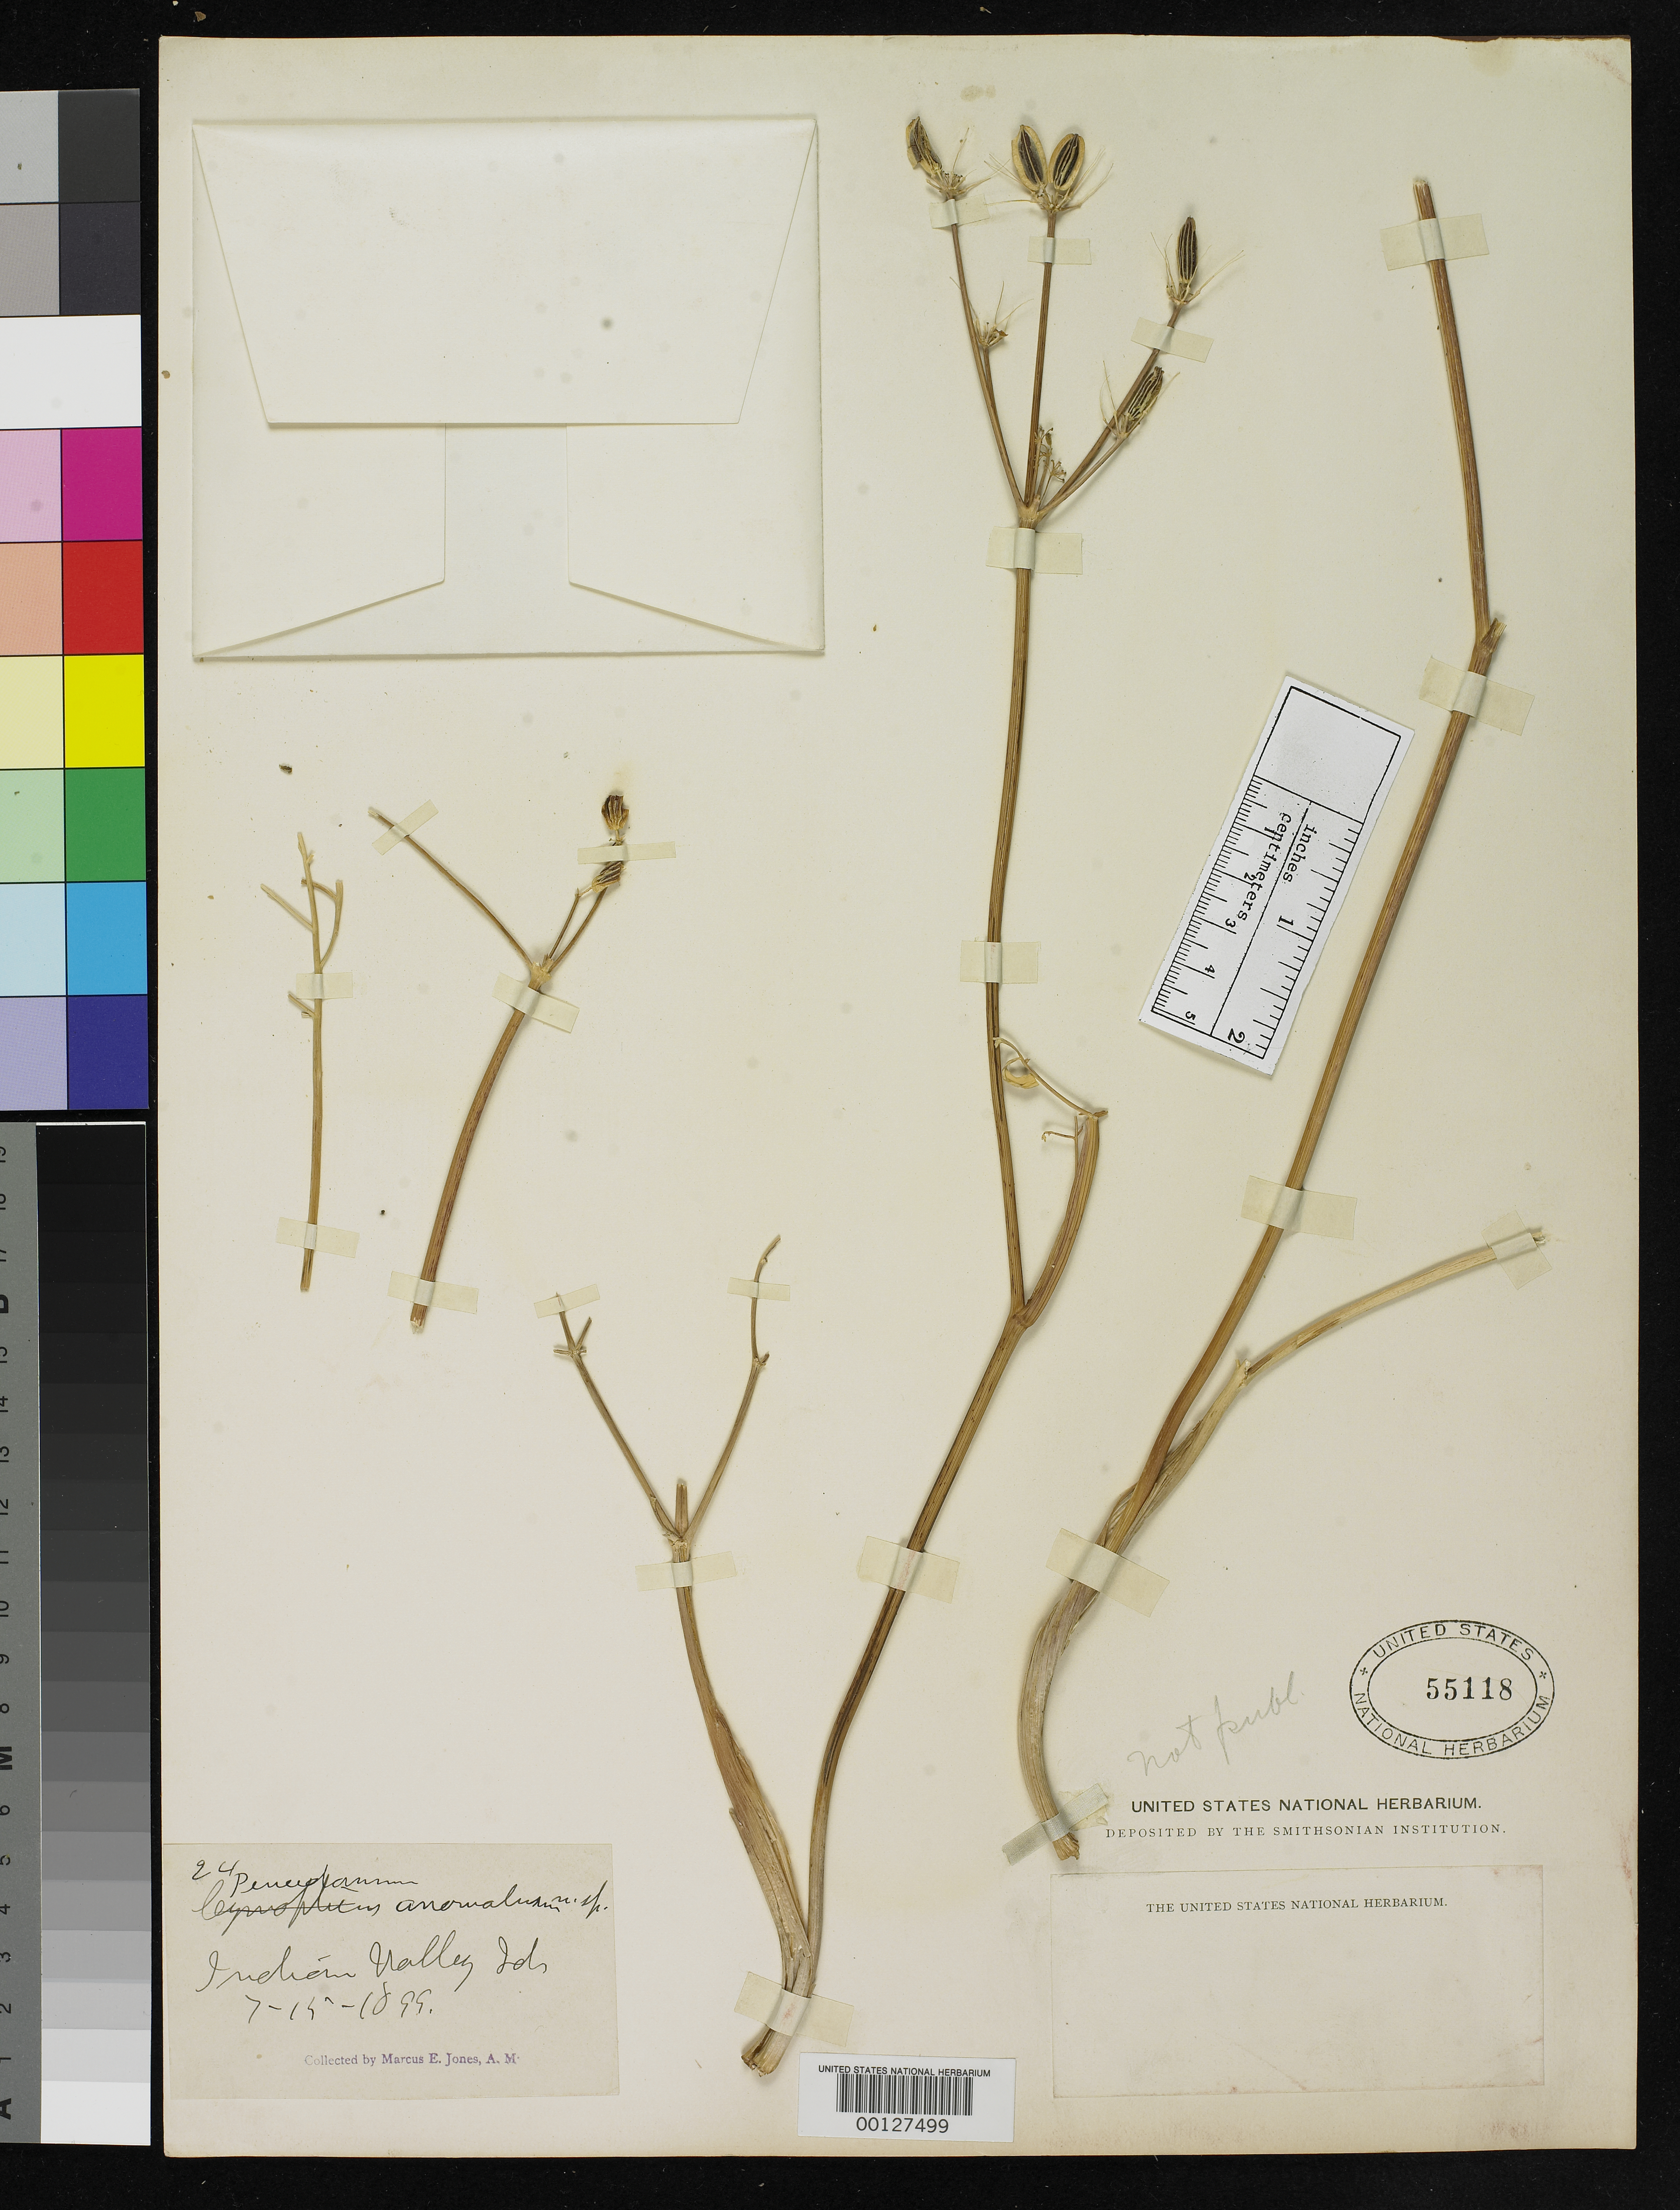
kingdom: Plantae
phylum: Tracheophyta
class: Magnoliopsida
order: Apiales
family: Apiaceae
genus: Lomatium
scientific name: Lomatium anomalum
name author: M.E. Jones ex J.M. Coult. & Rose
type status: Isotype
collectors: M. E. Jones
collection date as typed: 15 Jul 1899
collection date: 1899-07-15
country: United States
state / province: Idaho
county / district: Washington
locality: Indian Valley.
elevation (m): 1200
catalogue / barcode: US 55118